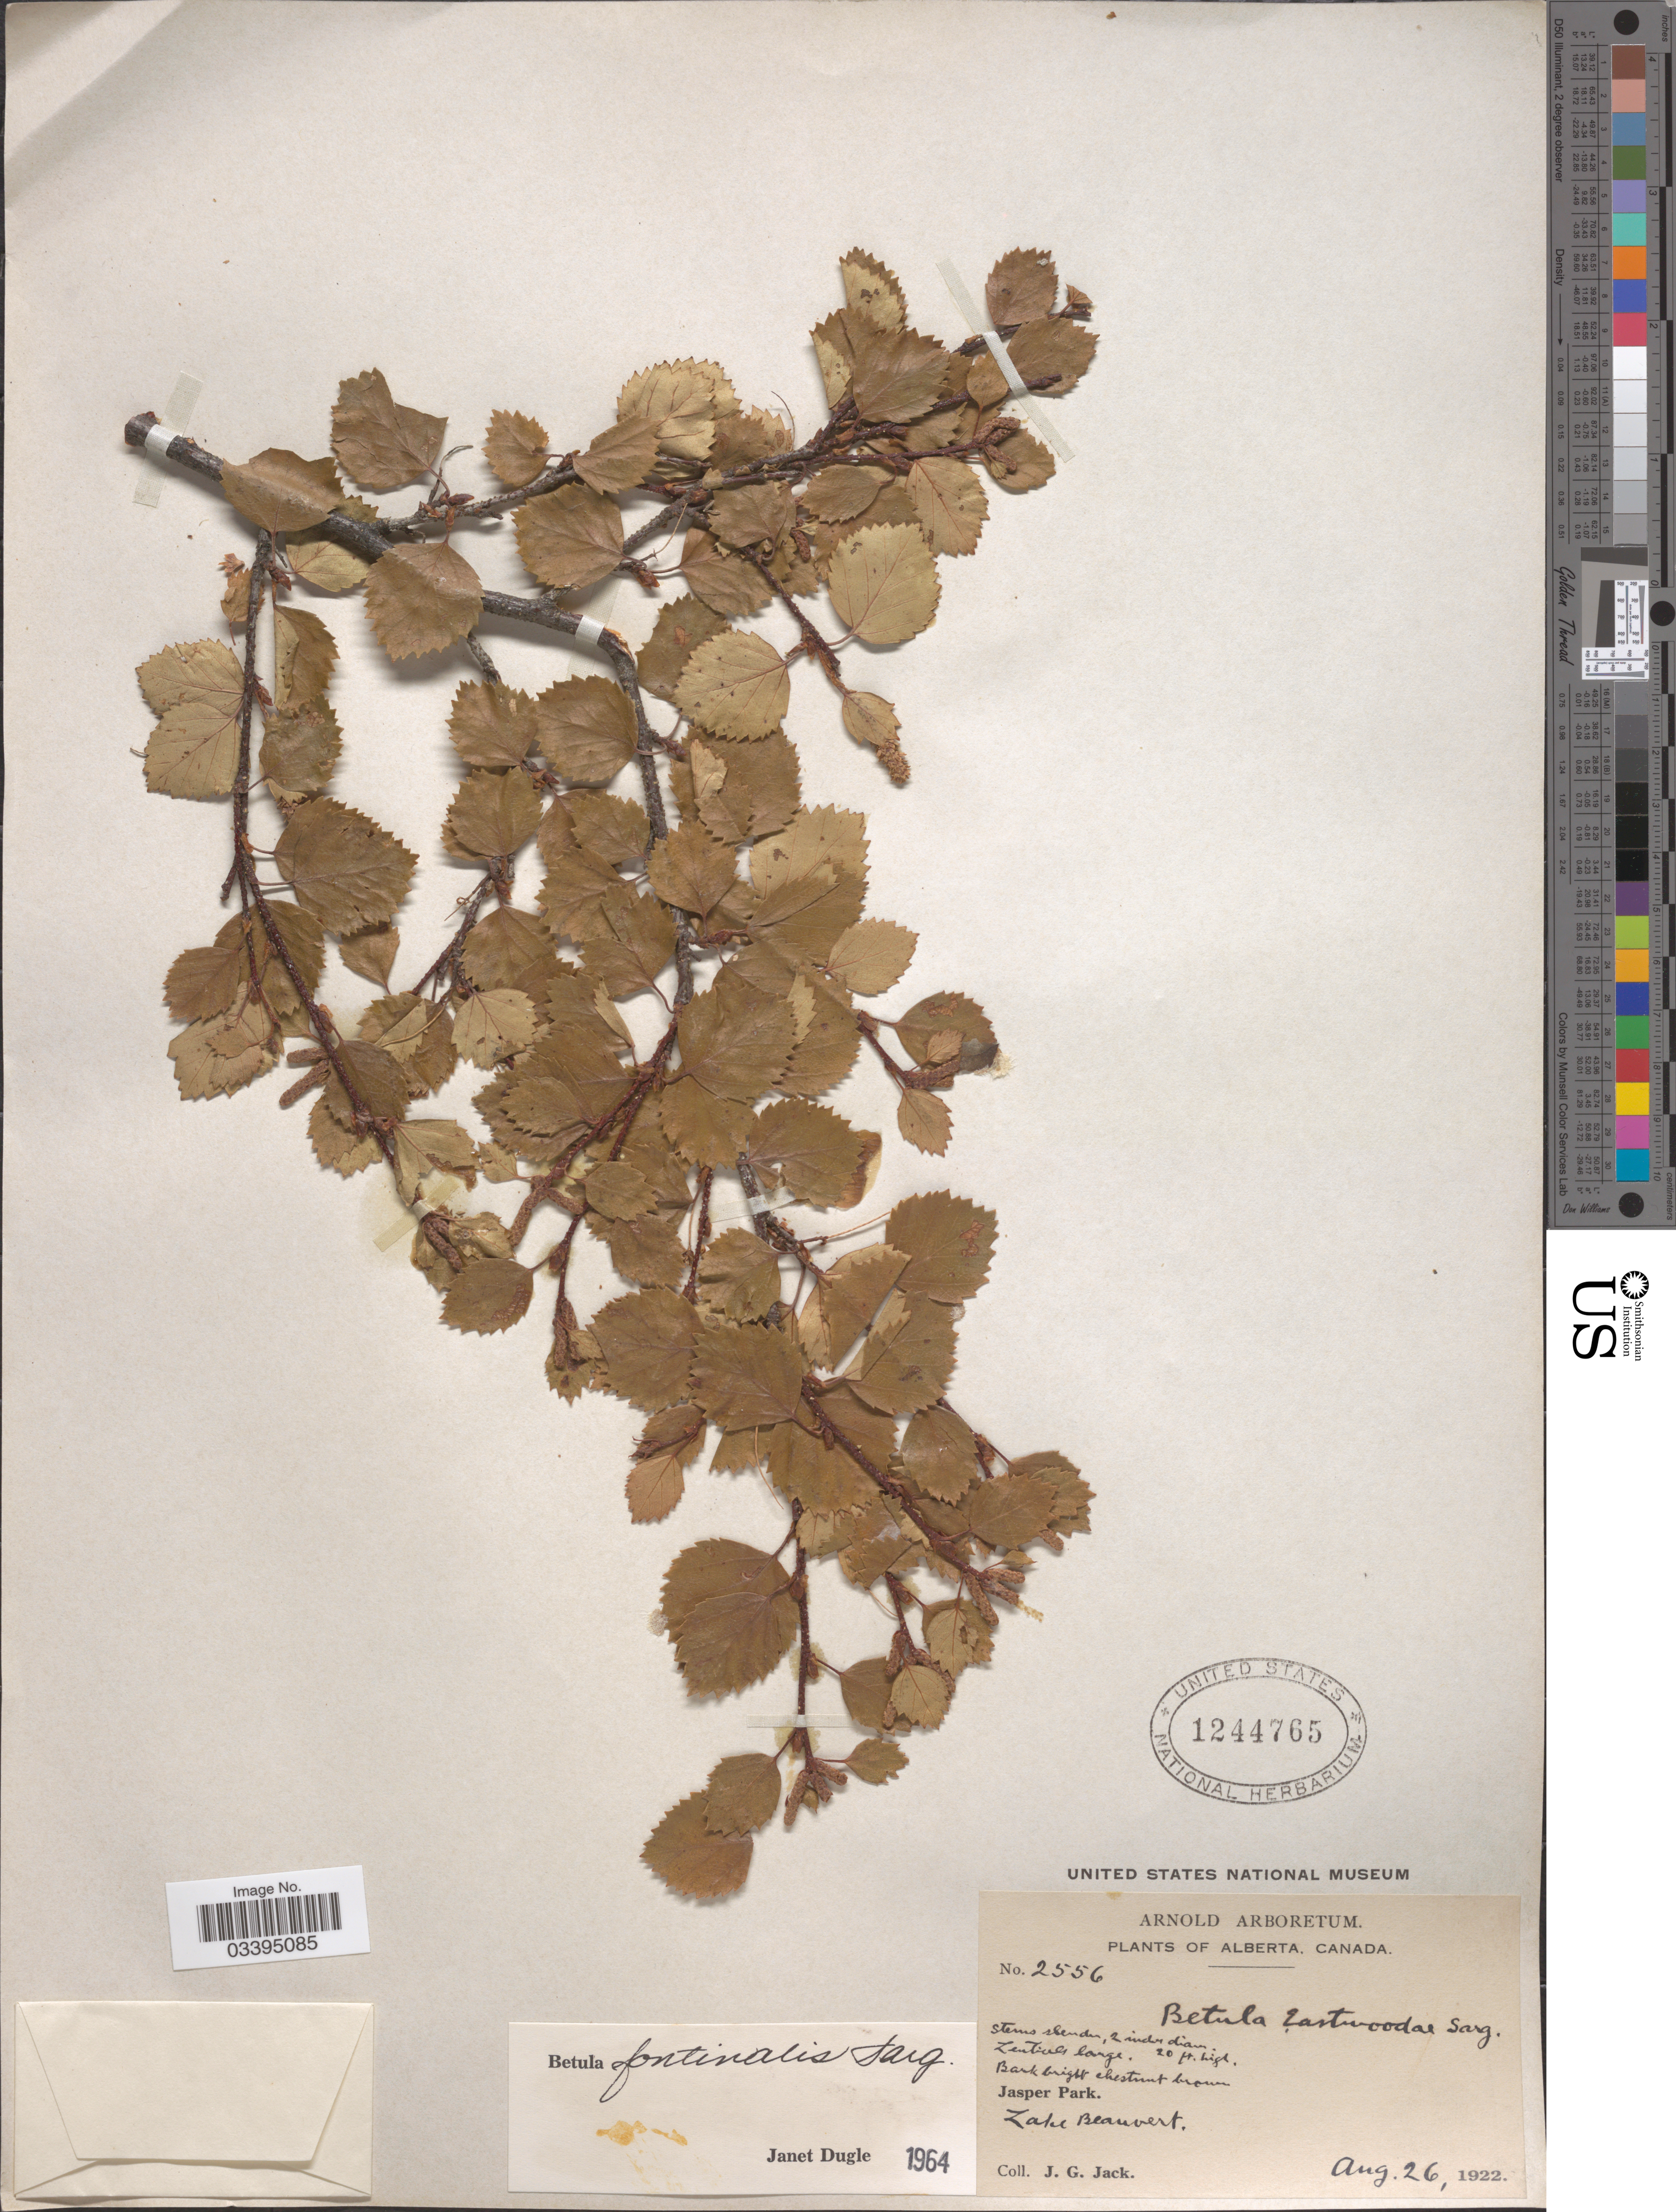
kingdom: Plantae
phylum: Tracheophyta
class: Magnoliopsida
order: Fagales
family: Betulaceae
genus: Betula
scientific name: Betula fontinalis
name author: Sarg.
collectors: J. G. Jack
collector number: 2556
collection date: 1922-08-26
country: Canada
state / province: Alberta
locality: Jasper Park. Lake Beauvert.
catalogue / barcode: US 1244765